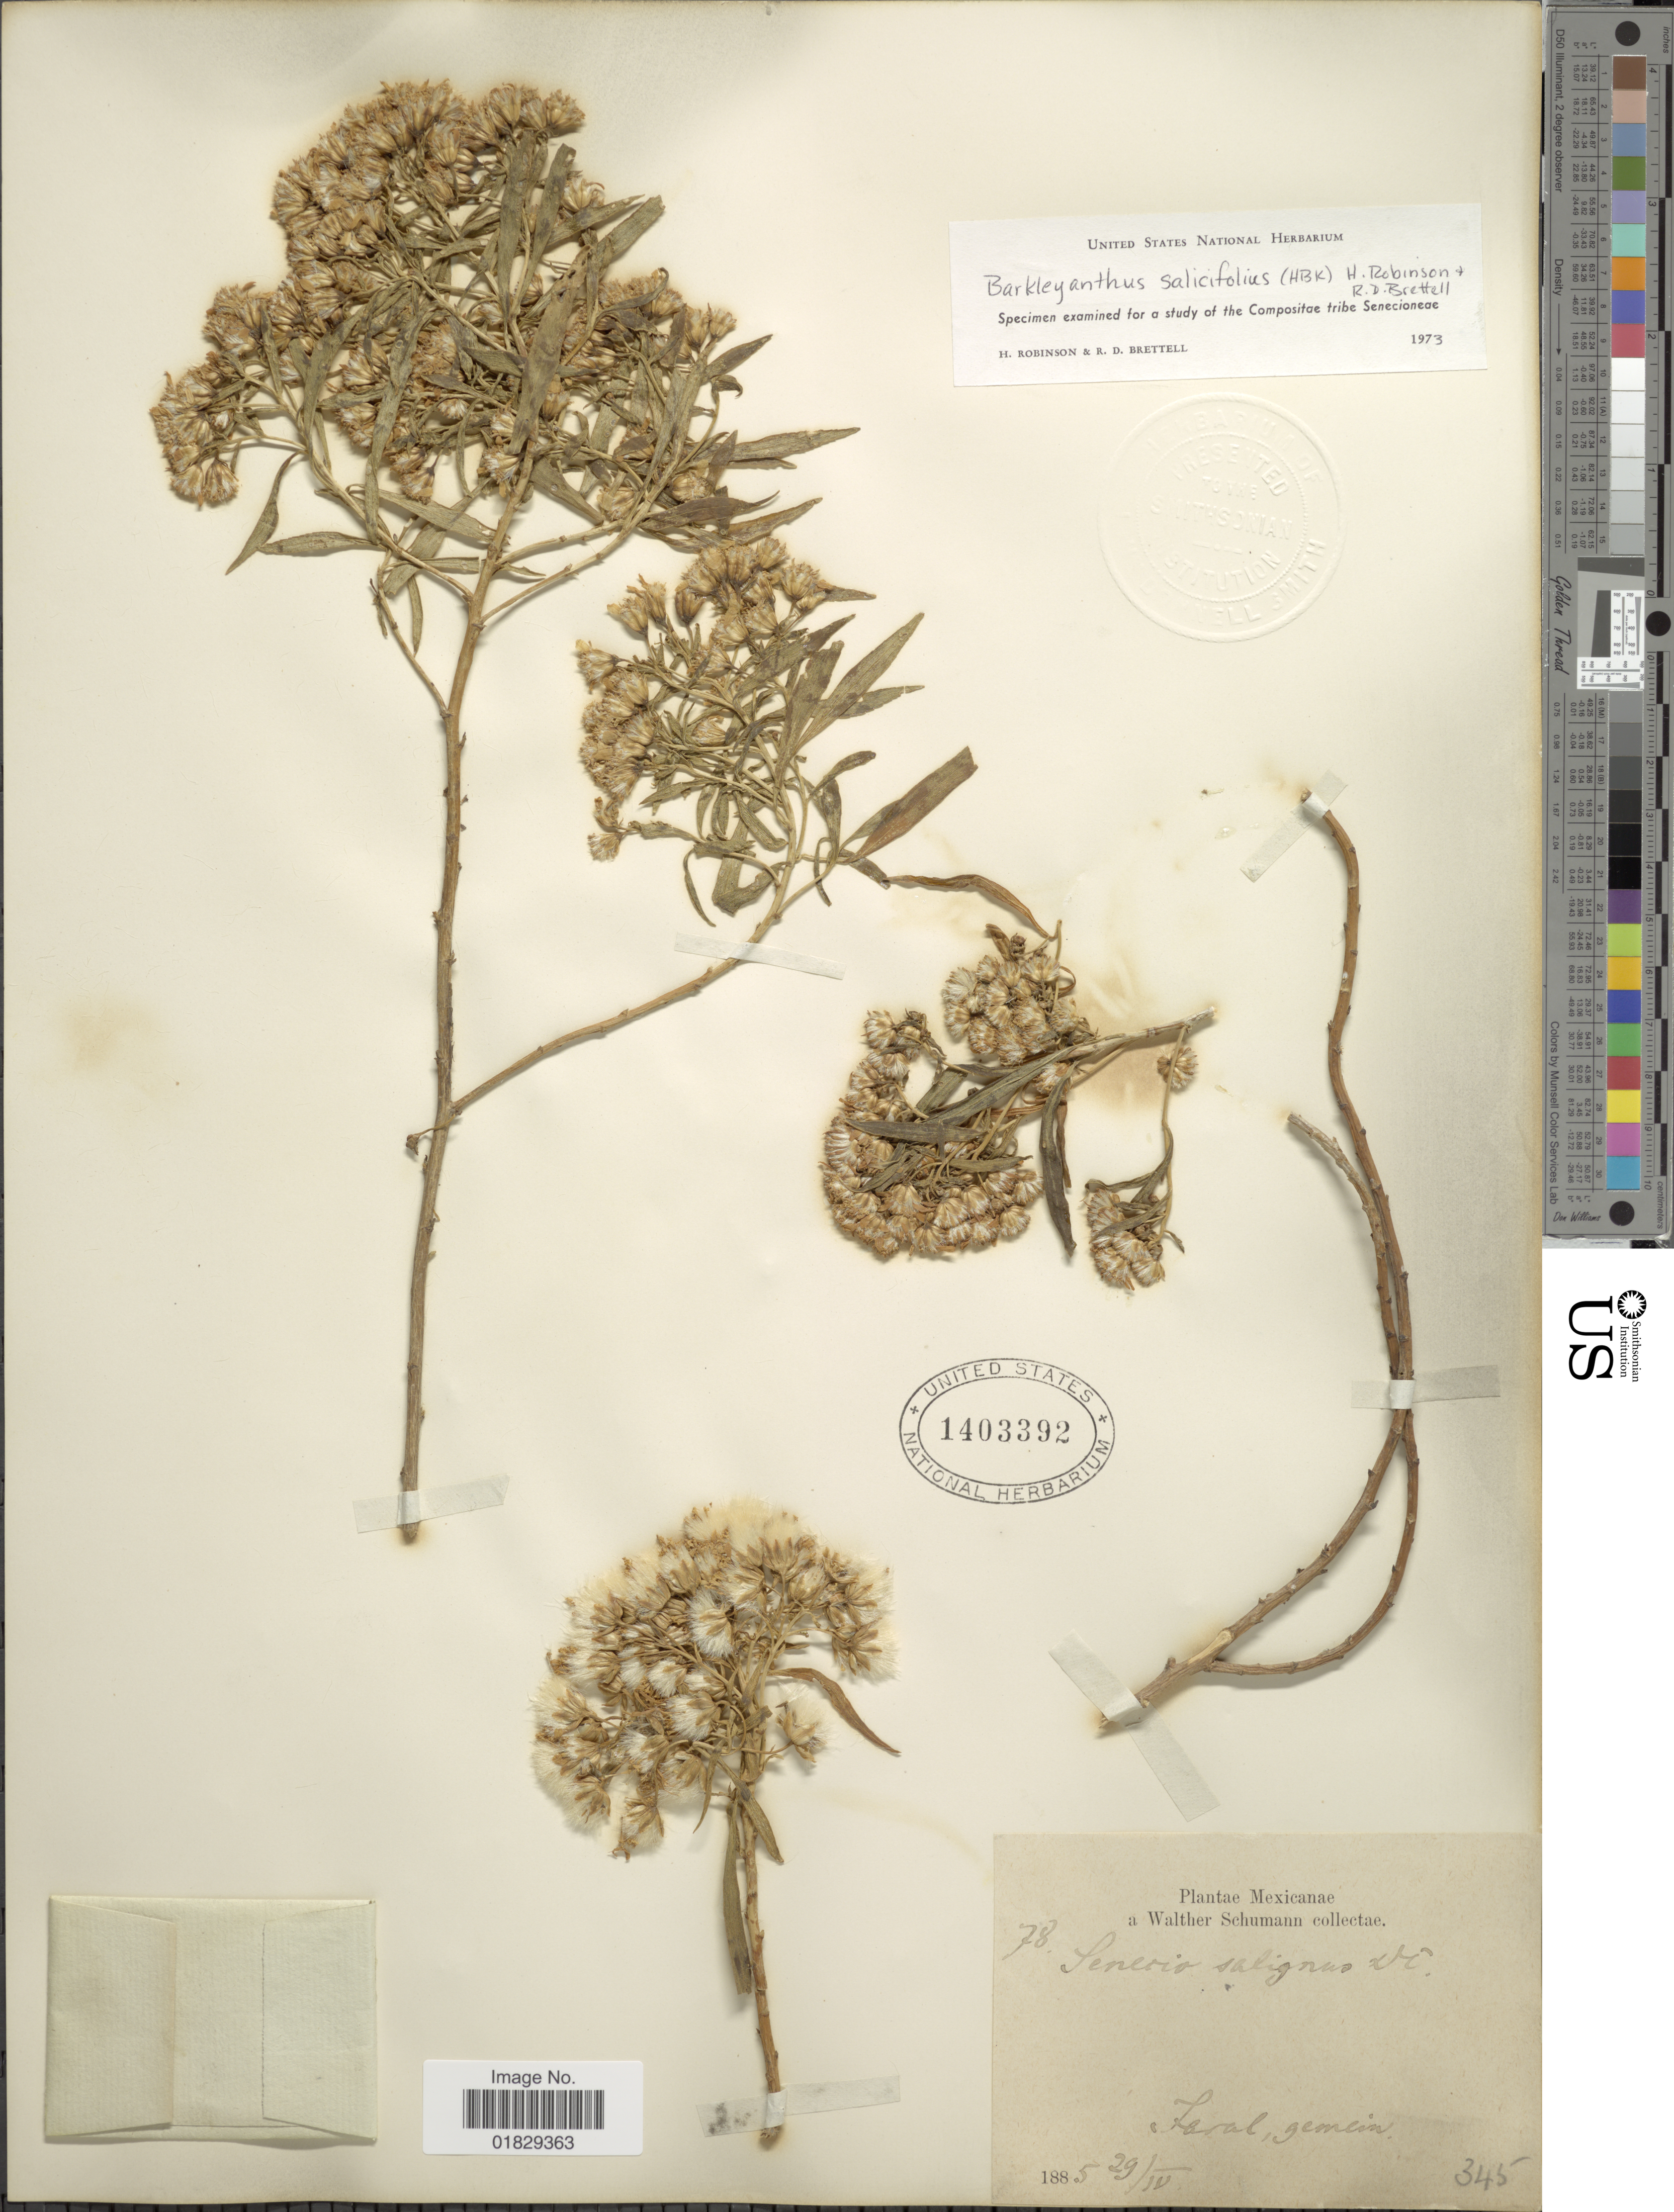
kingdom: Plantae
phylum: Tracheophyta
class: Magnoliopsida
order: Asterales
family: Asteraceae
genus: Barkleyanthus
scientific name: Barkleyanthus salicifolius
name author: (Kunth) H. Rob. & Brettell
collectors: W. Schumann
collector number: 78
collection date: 1885-04-29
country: Mexico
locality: Faral, gemein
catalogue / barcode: US 1403392